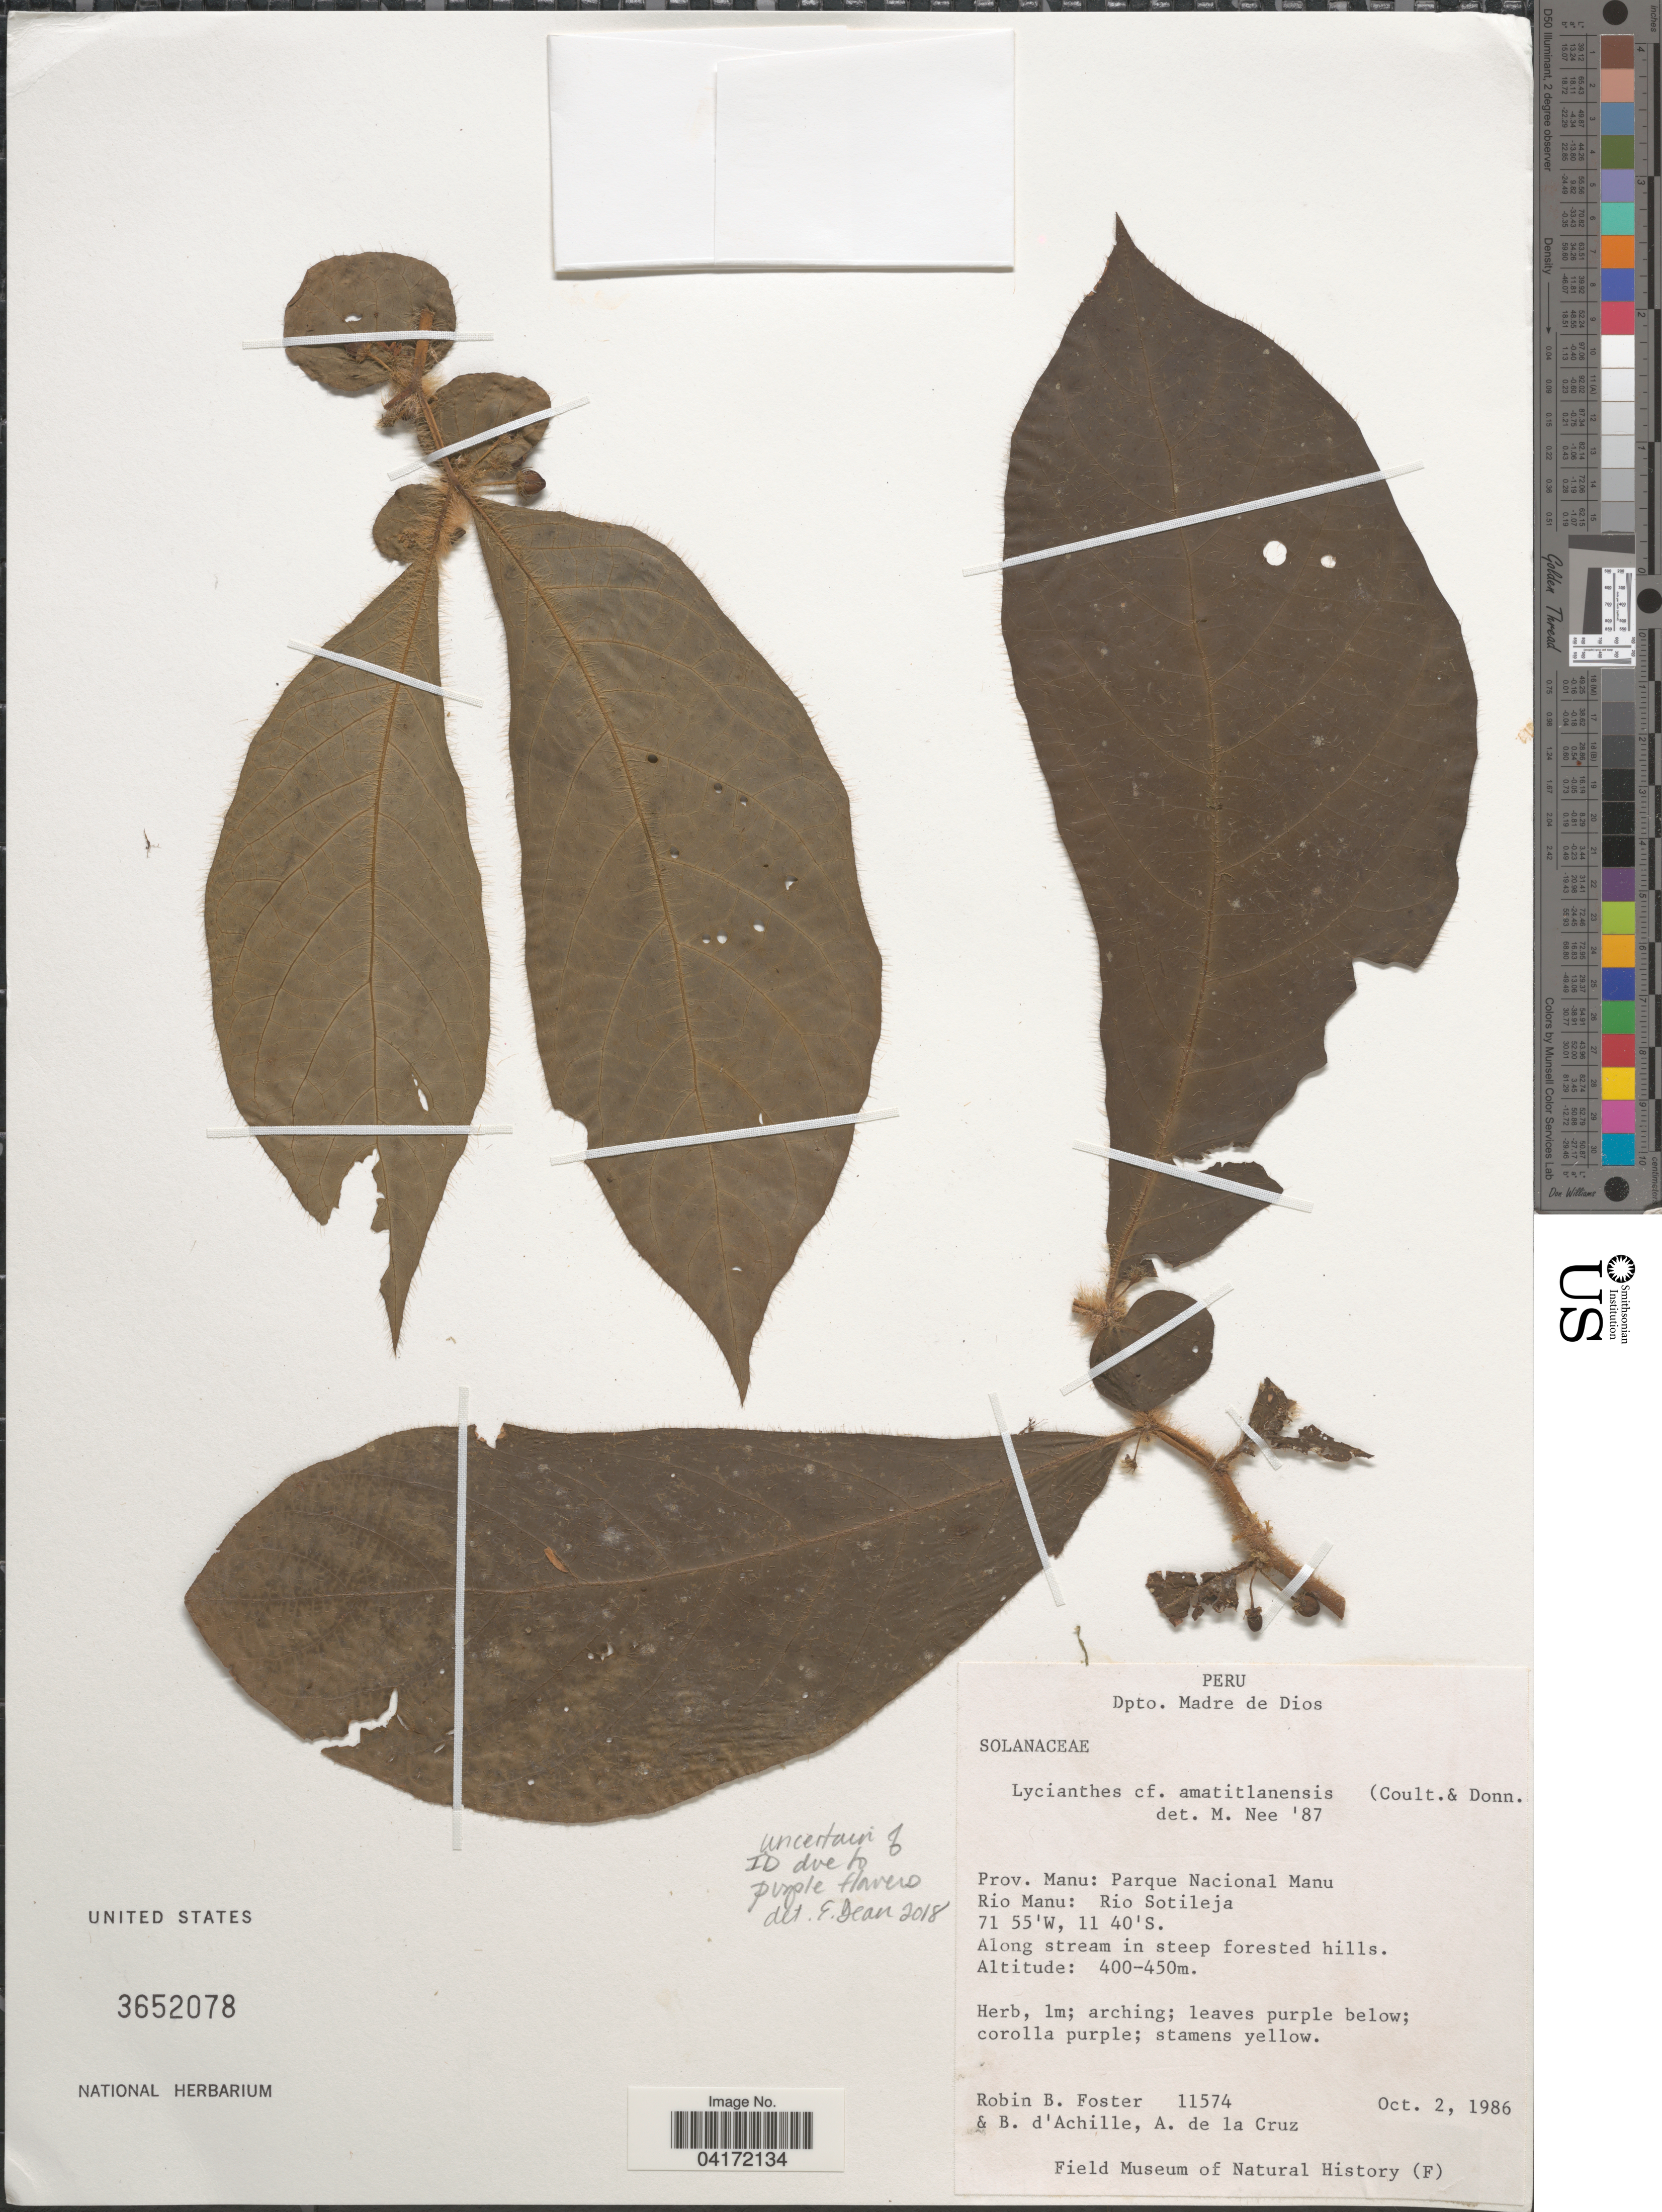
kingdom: Plantae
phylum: Tracheophyta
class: Magnoliopsida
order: Solanales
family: Solanaceae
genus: Lycianthes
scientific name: Lycianthes amatitlanensis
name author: (J.M. Coult. & Donn. Sm.) Bitter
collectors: R. B. Foster, B. d'Achille & A. de la Cruz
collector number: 11574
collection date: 1986-10-02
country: Peru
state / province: Madre de Dios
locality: Dpto. Madre de Dios. Prov. Manu: Parque Nacional Manu. Rio Manu: Rio Sotileja.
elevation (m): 400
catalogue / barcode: US 3652078